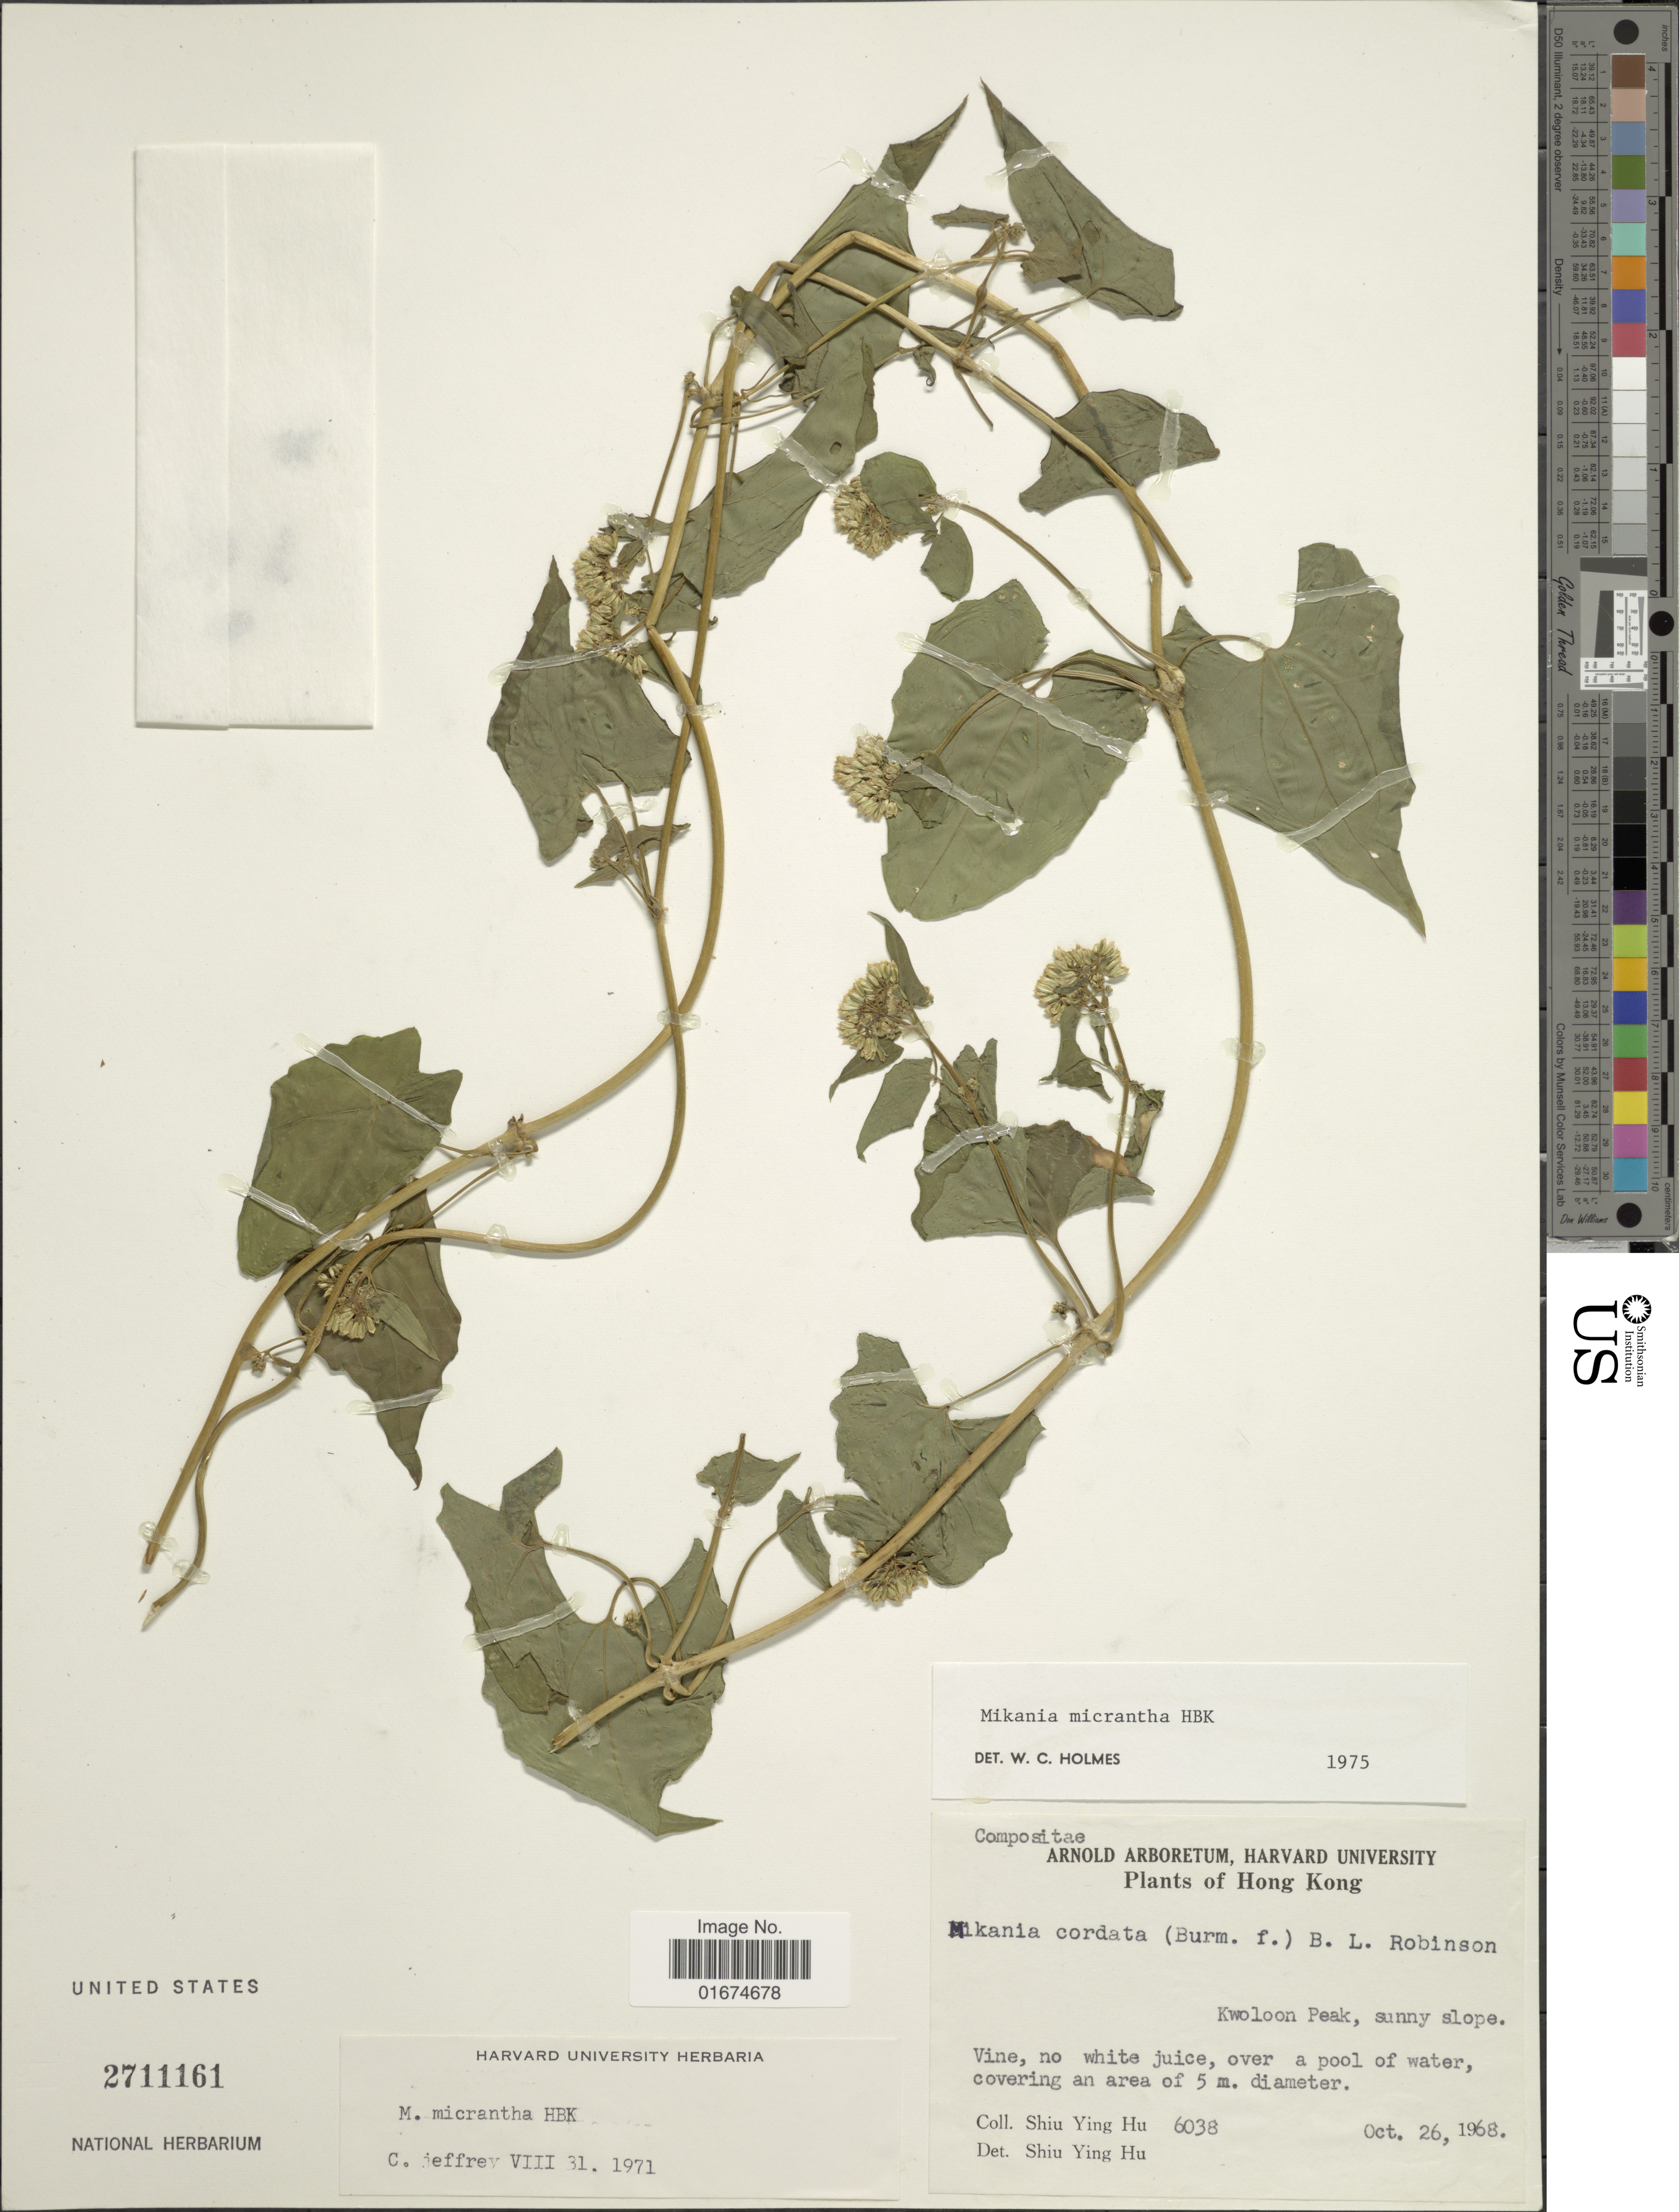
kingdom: Plantae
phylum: Tracheophyta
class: Magnoliopsida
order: Asterales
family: Asteraceae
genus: Mikania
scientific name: Mikania micrantha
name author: Kunth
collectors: S. Y. Hu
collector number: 6038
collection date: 1968-10-26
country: China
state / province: Hong Kong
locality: Kwoloon Peak, sunny slope, over a pool of water, covering an area of 5 m. diameter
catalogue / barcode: US 2711161